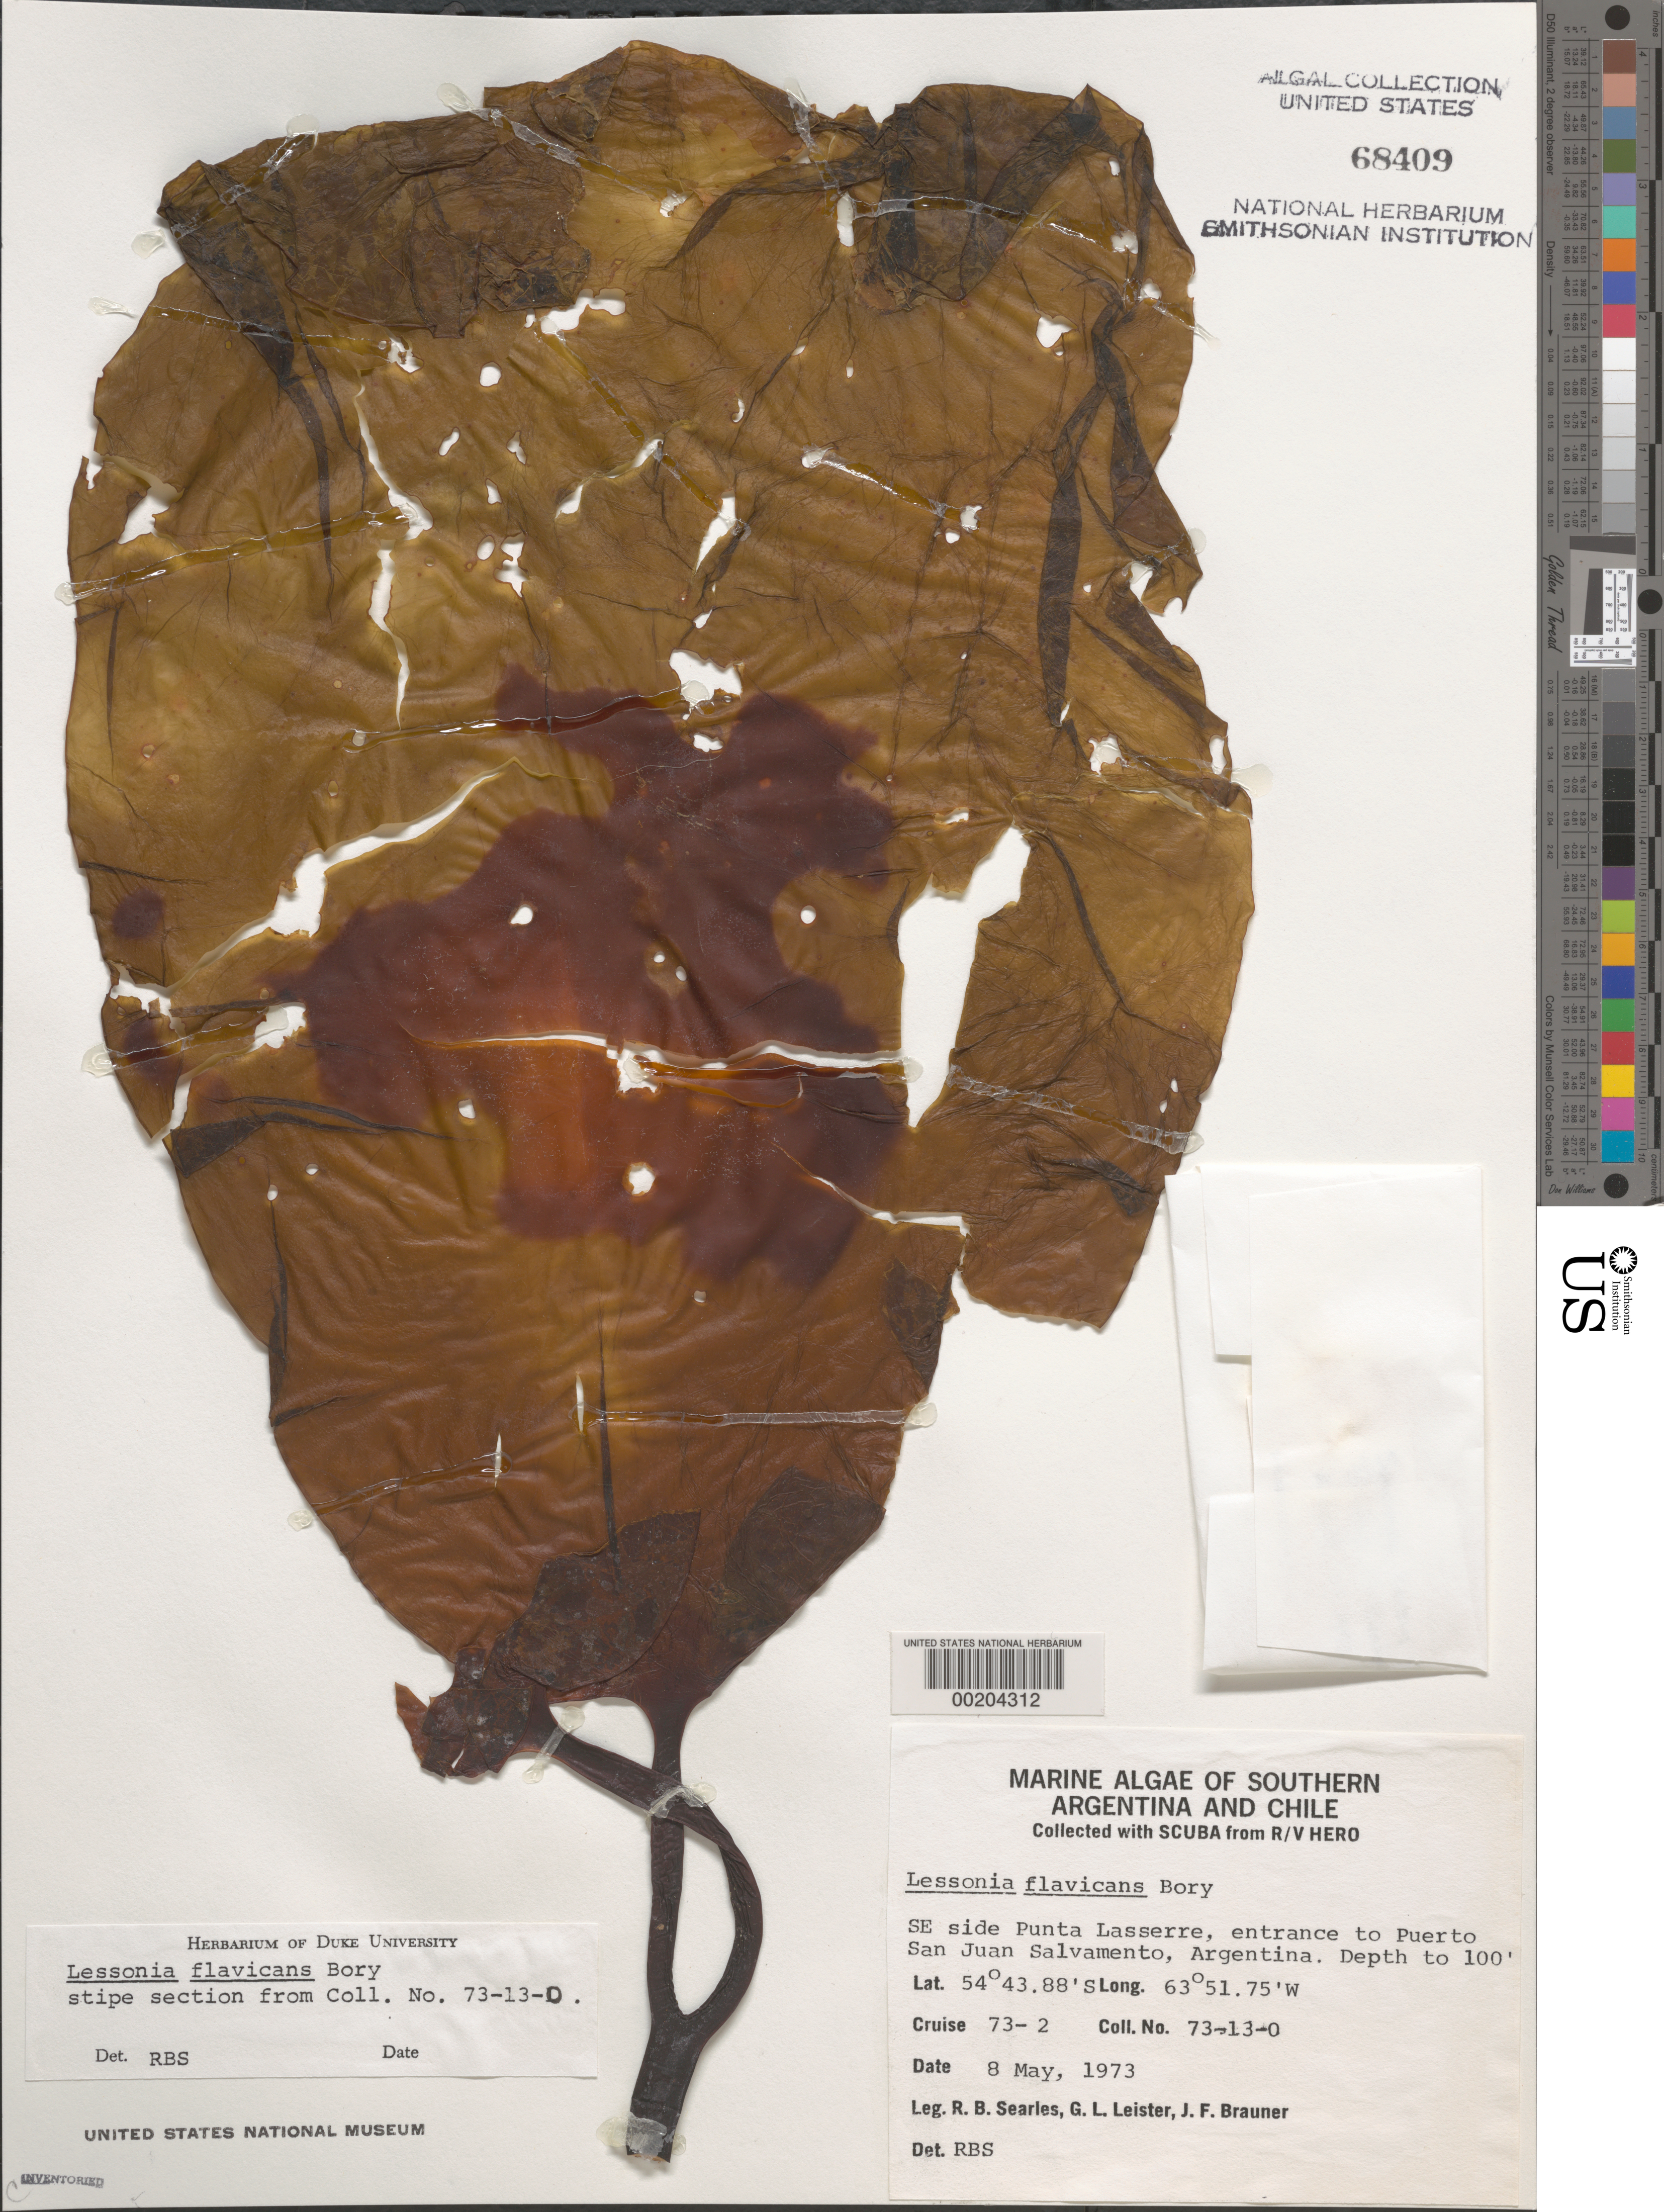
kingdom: Chromista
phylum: Ochrophyta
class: Phaeophyceae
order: Laminariales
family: Lessoniaceae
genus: Lessonia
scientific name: Lessonia flavicans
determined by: Searles, R. B.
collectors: R. Searles, G. Leister & J. F. Brauner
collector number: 73-13-0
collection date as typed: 08 May 1973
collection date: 1973-05-08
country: Argentina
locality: Punta Lasserre, Puerto San Juan Salvamento entrance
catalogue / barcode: US 68409